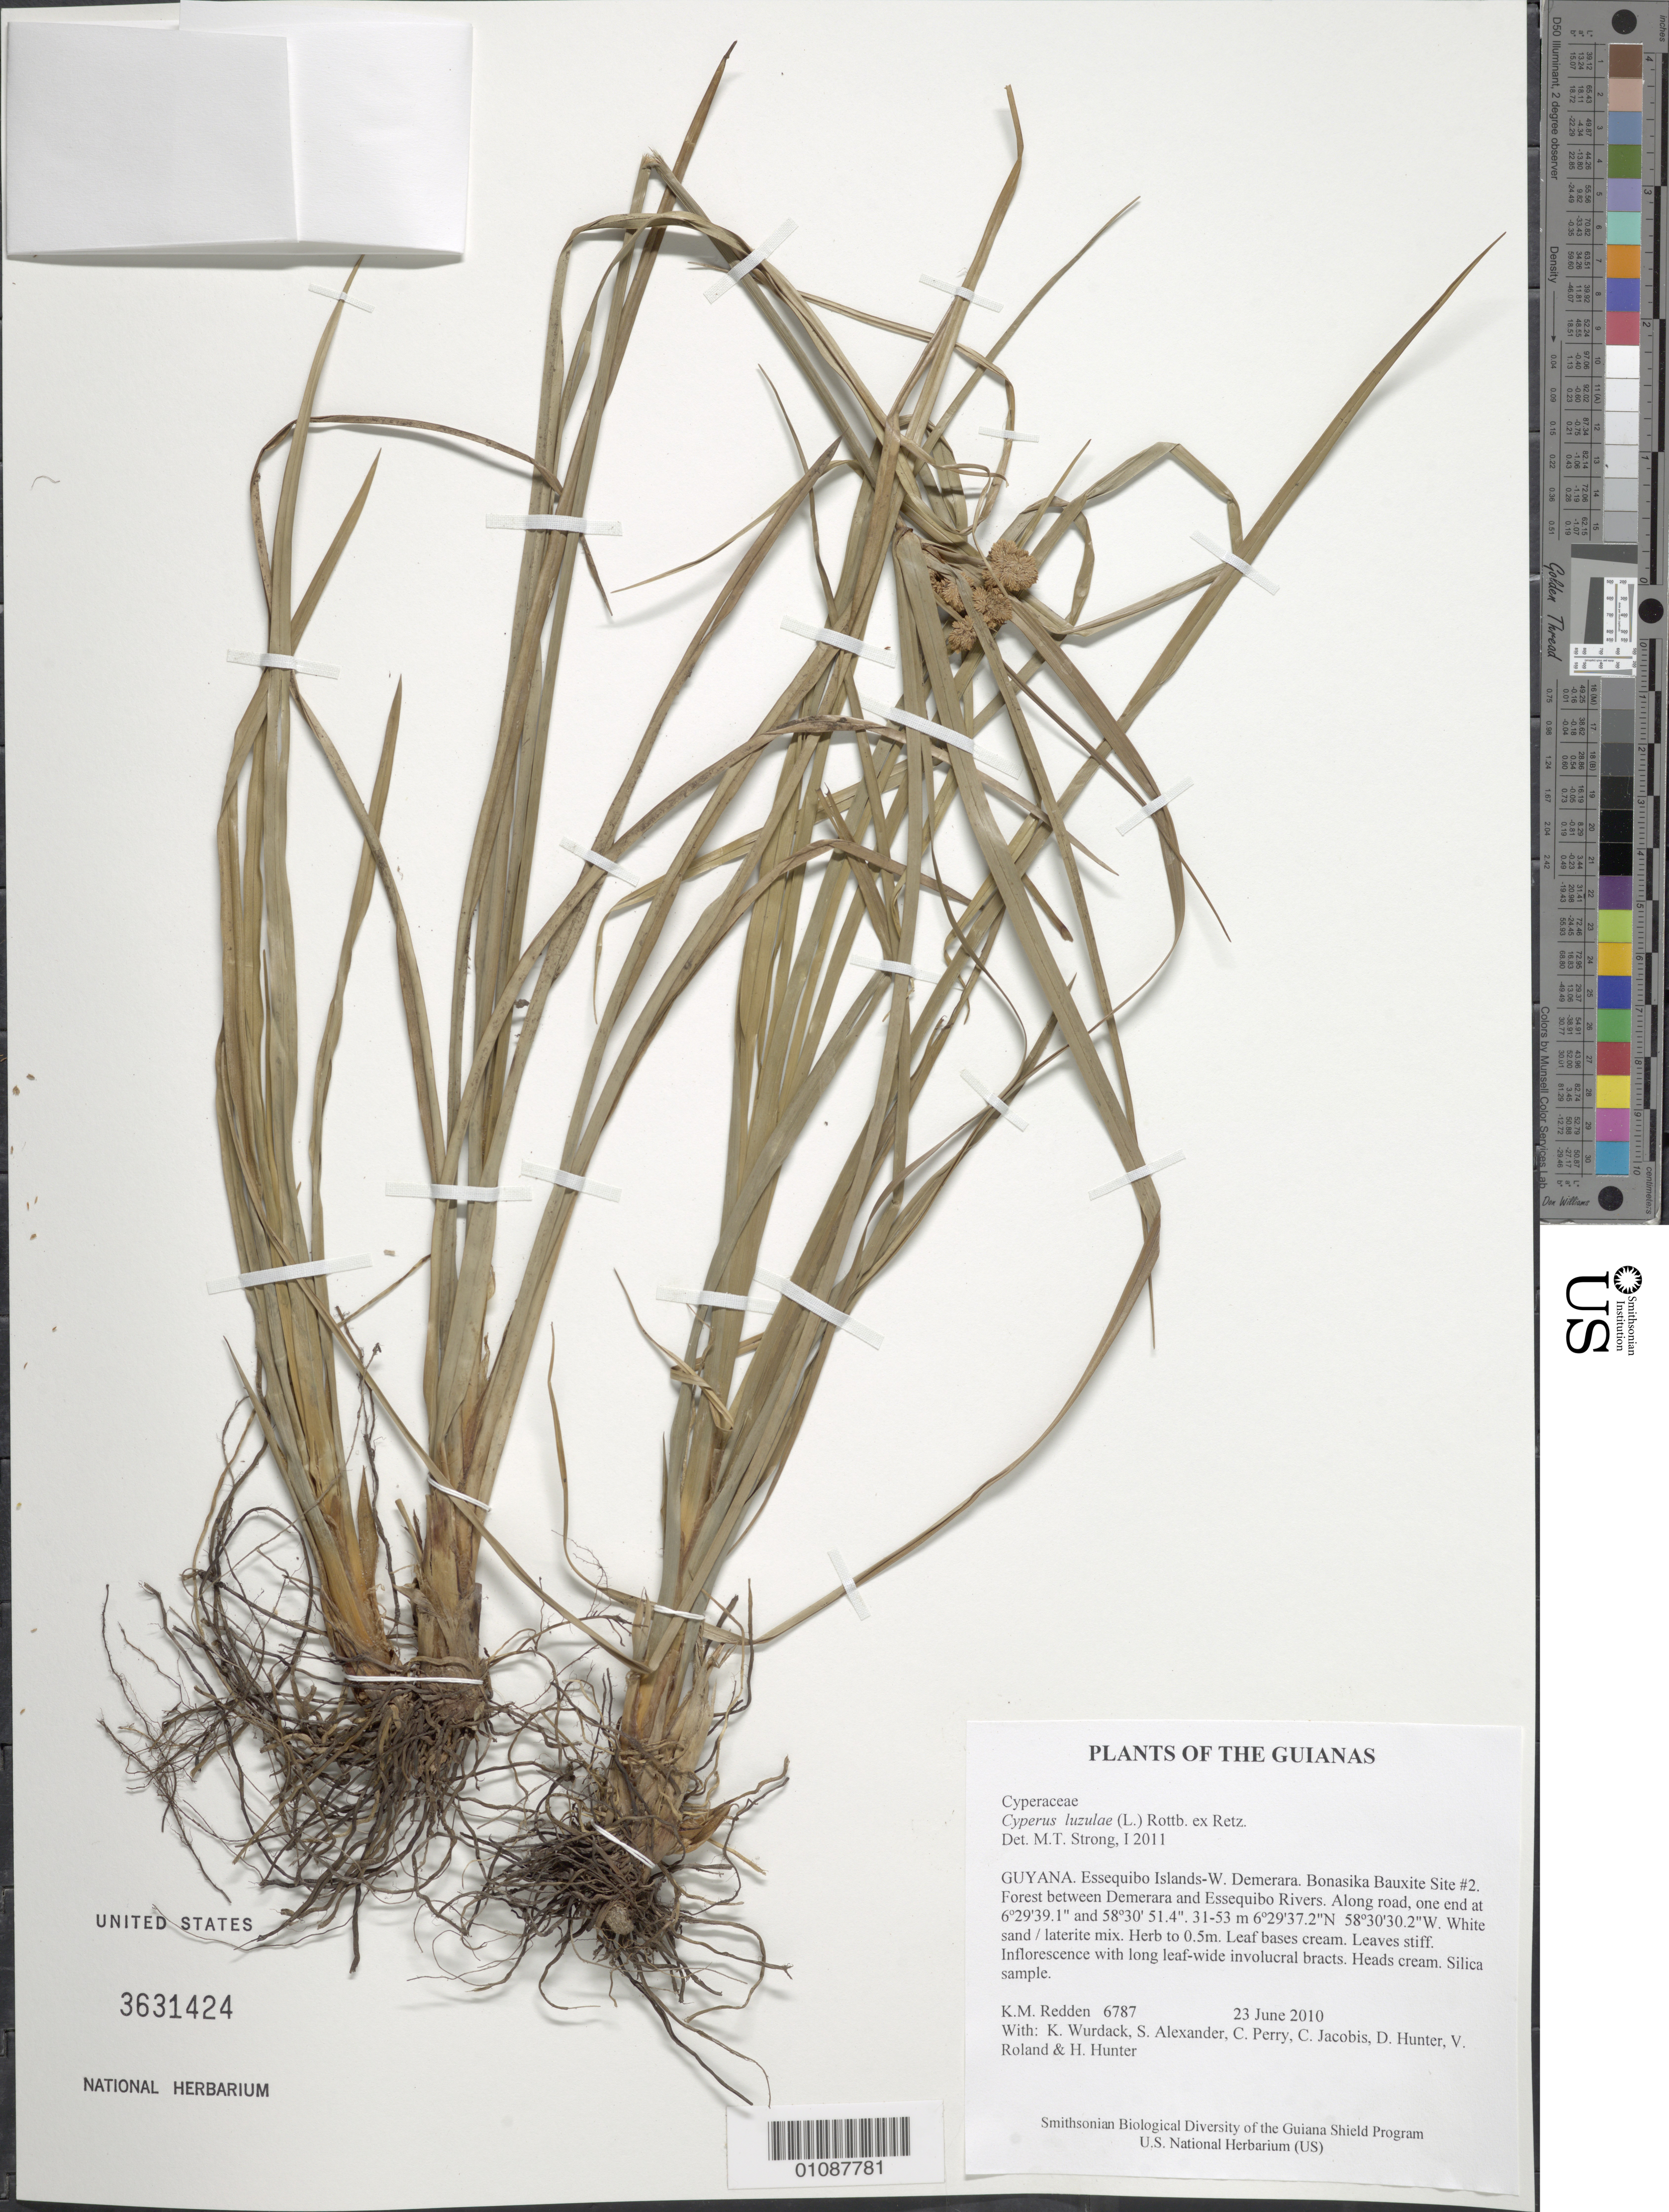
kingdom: Plantae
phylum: Tracheophyta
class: Liliopsida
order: Poales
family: Cyperaceae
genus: Cyperus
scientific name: Cyperus luzulae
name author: (L.) Rottb. ex Retz.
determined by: Strong, M. T., (US), Smithsonian Institution - National Museum of Natural History (UNITED STATES)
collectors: K. M. Redden, K. Wurdack, S. N. Alexander, C. Perry, C. Jacobis, D. Hunter, V. Roland & H. Hunter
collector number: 6787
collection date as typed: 23 June 2010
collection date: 2010-06-23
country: Guyana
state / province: Essequibo Isl-W. Demerara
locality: Bonasika Bauxite Site #2. Forest between Demerara and Essequibo Rivers. Along road, one end at 6º29'39.1" and 58º30' 51.4"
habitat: White sand / laterite mix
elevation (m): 31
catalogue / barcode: US 3631424